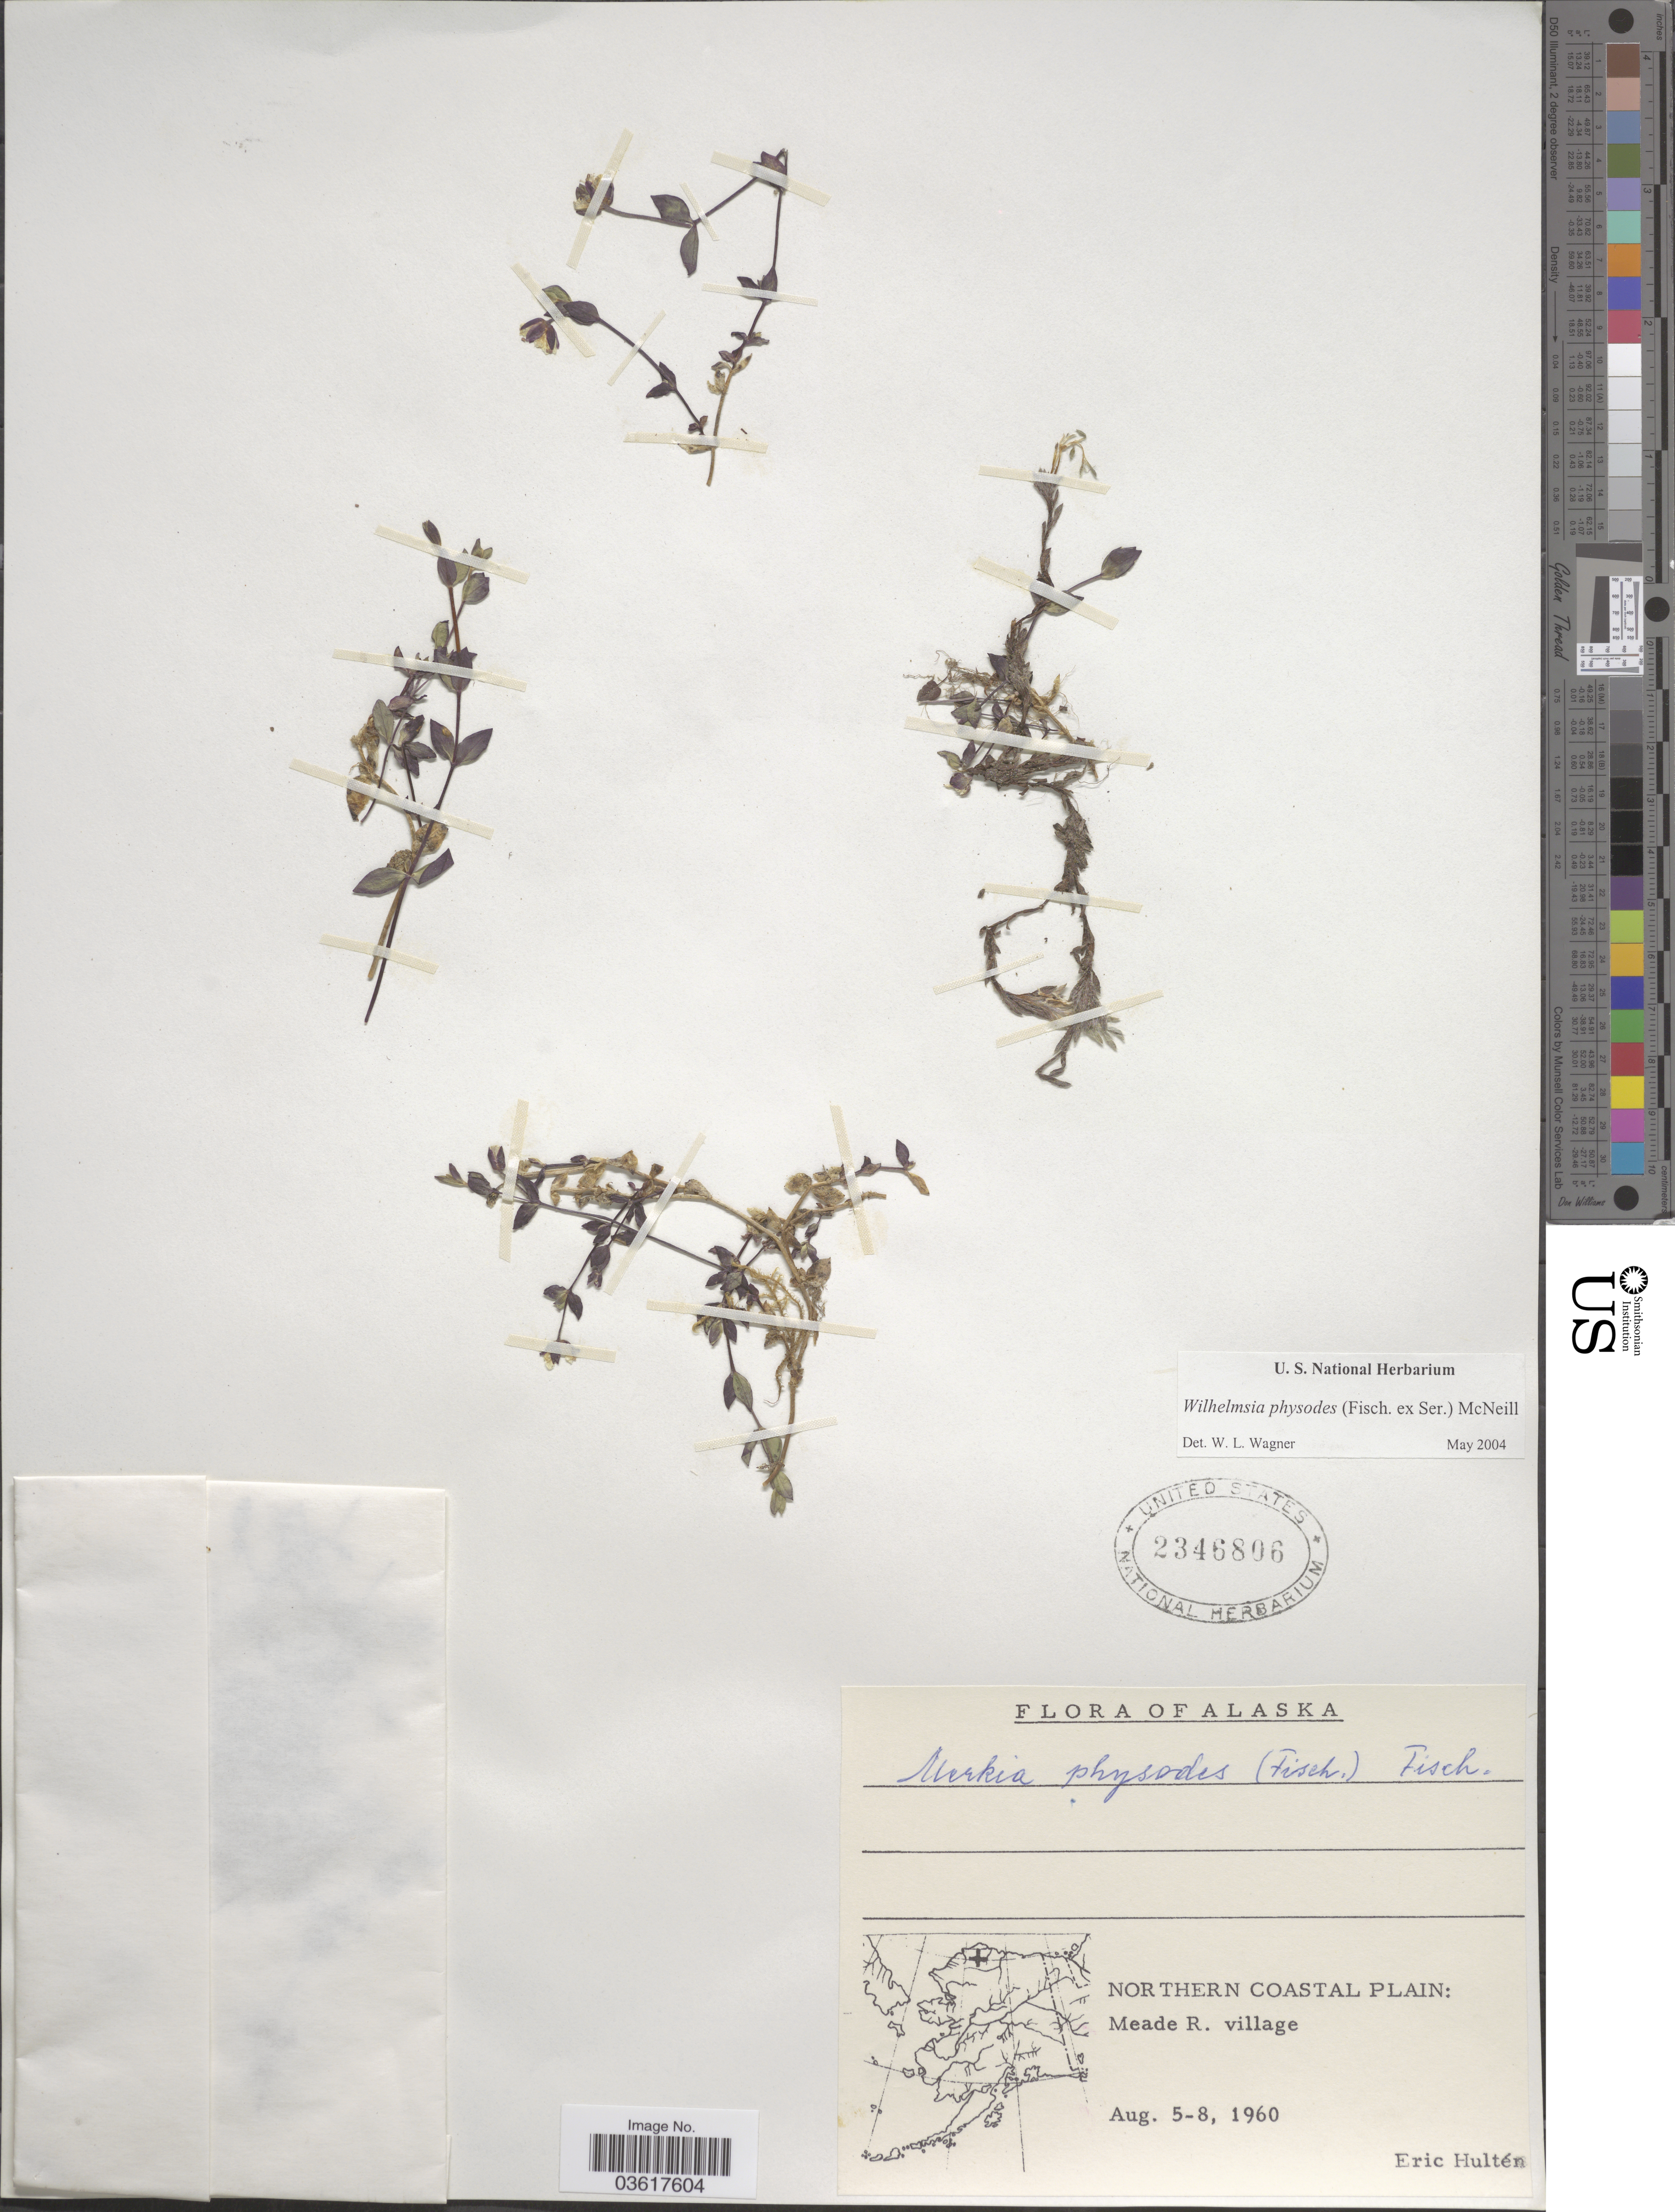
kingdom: Plantae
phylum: Tracheophyta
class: Magnoliopsida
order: Caryophyllales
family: Caryophyllaceae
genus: Wilhelmsia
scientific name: Wilhelmsia sp.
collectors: E. G. Hultén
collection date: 1960-08-05/1960-08-08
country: United States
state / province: Alaska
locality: Northern Coastal Plain: Meade R. village.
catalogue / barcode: US 2346806